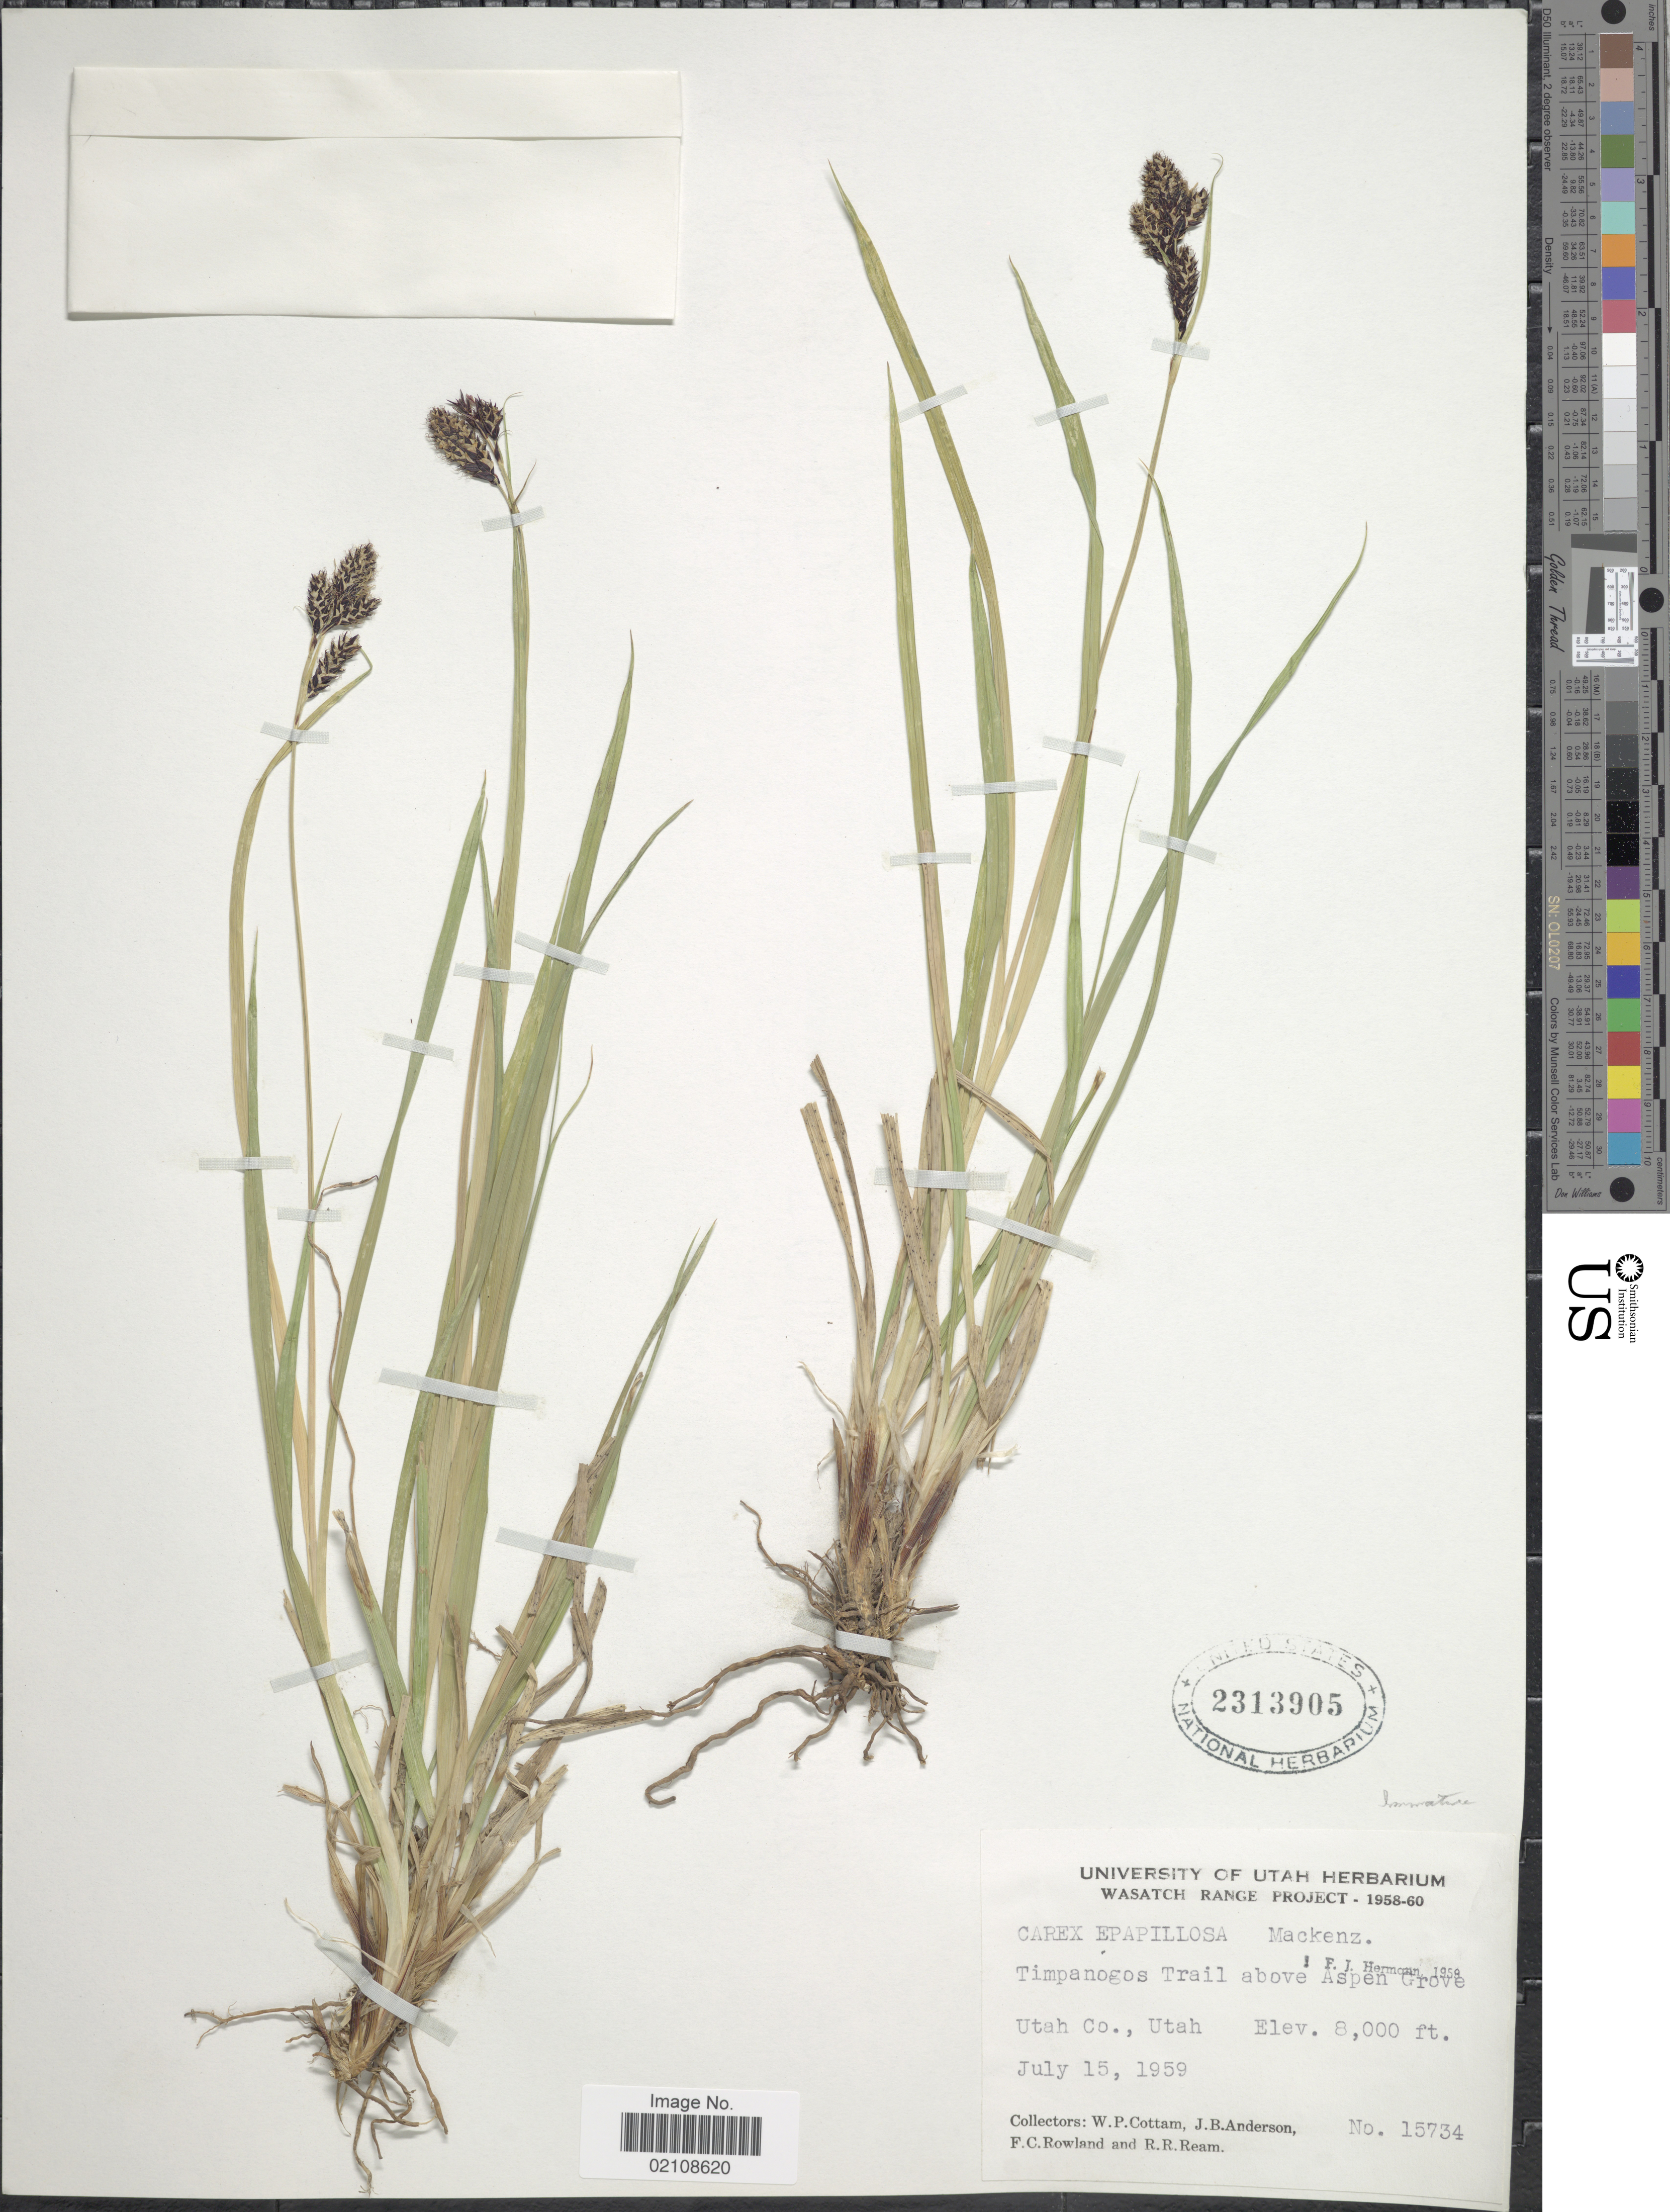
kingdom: Plantae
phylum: Tracheophyta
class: Liliopsida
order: Poales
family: Cyperaceae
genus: Carex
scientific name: Carex epapillosa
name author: Mack.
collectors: W. Cottam, J. B. Anderson, F. Rowland & R. Ream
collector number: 15734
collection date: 1959-07-15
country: United States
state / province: Utah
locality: Wasatch Range, Utah Co.,Timpanogos Trail above Aspen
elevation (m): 2438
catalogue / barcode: US 213905